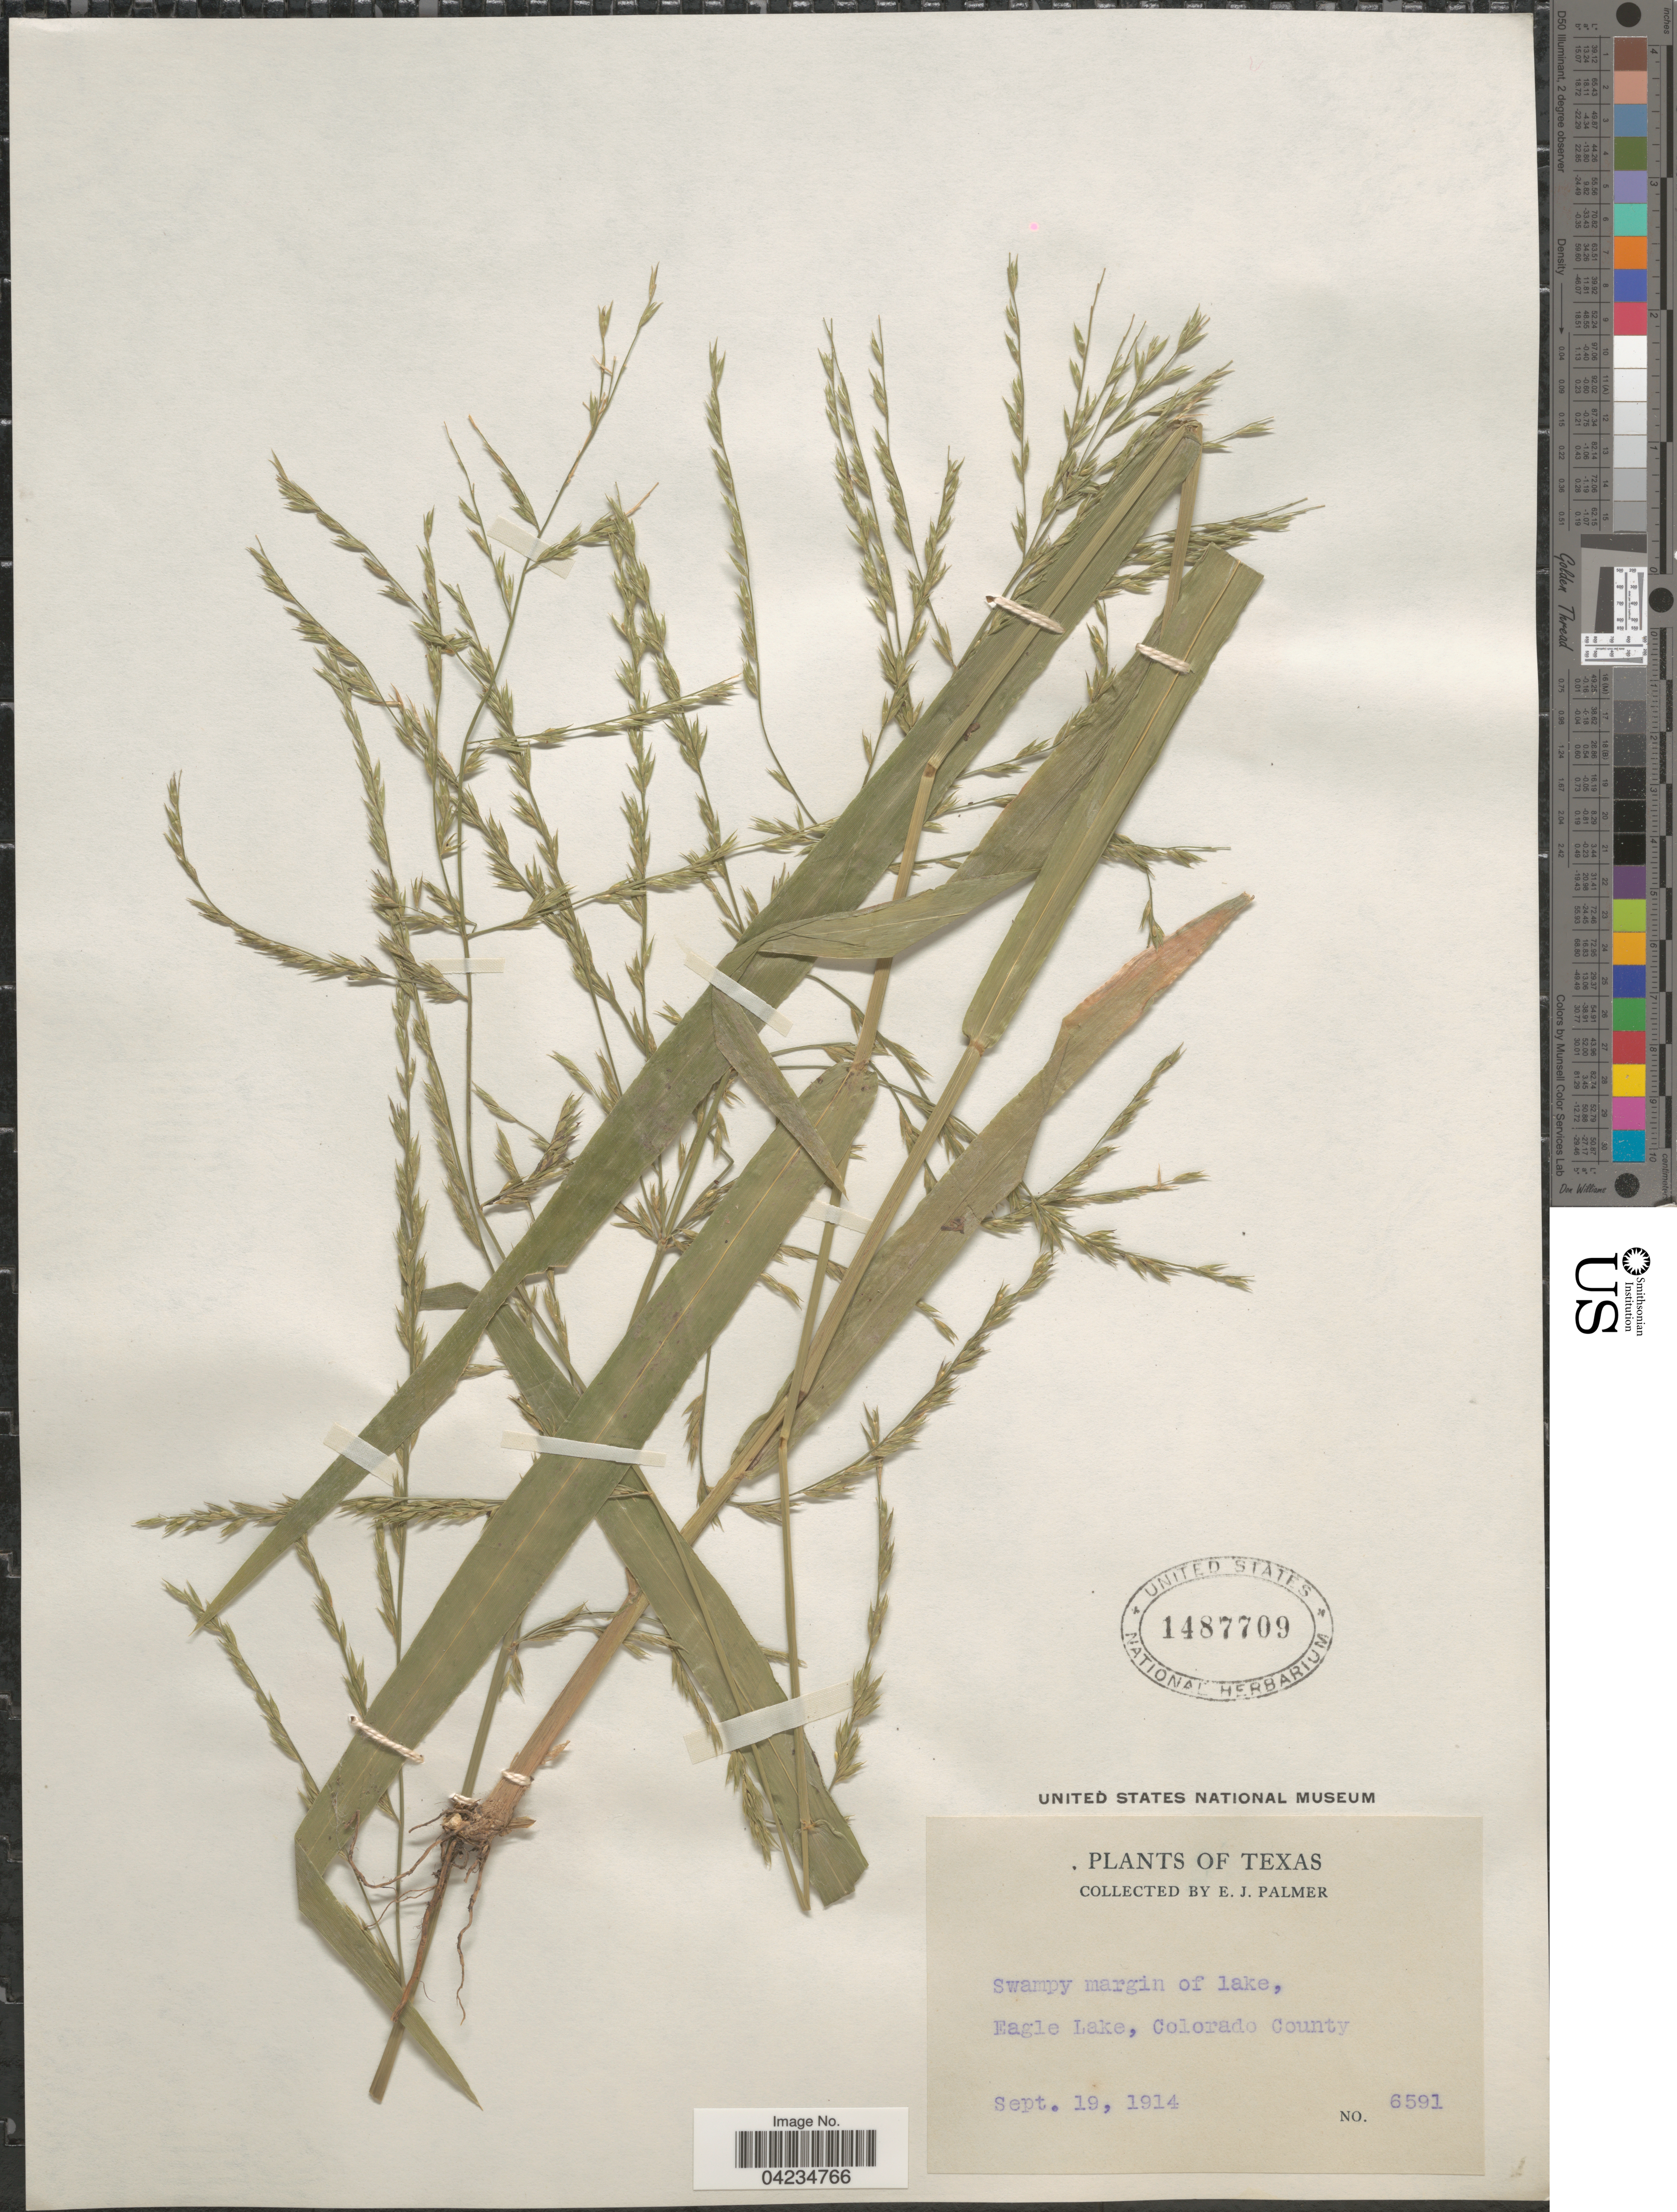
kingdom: Plantae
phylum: Tracheophyta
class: Liliopsida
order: Poales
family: Poaceae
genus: Phanopyrum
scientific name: Phanopyrum gymnocarpon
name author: (Elliott) Nash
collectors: E. J. Palmer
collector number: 6591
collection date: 1914-09-19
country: United States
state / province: Texas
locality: Eagle Lakem Colorado County.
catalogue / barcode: US 1487709